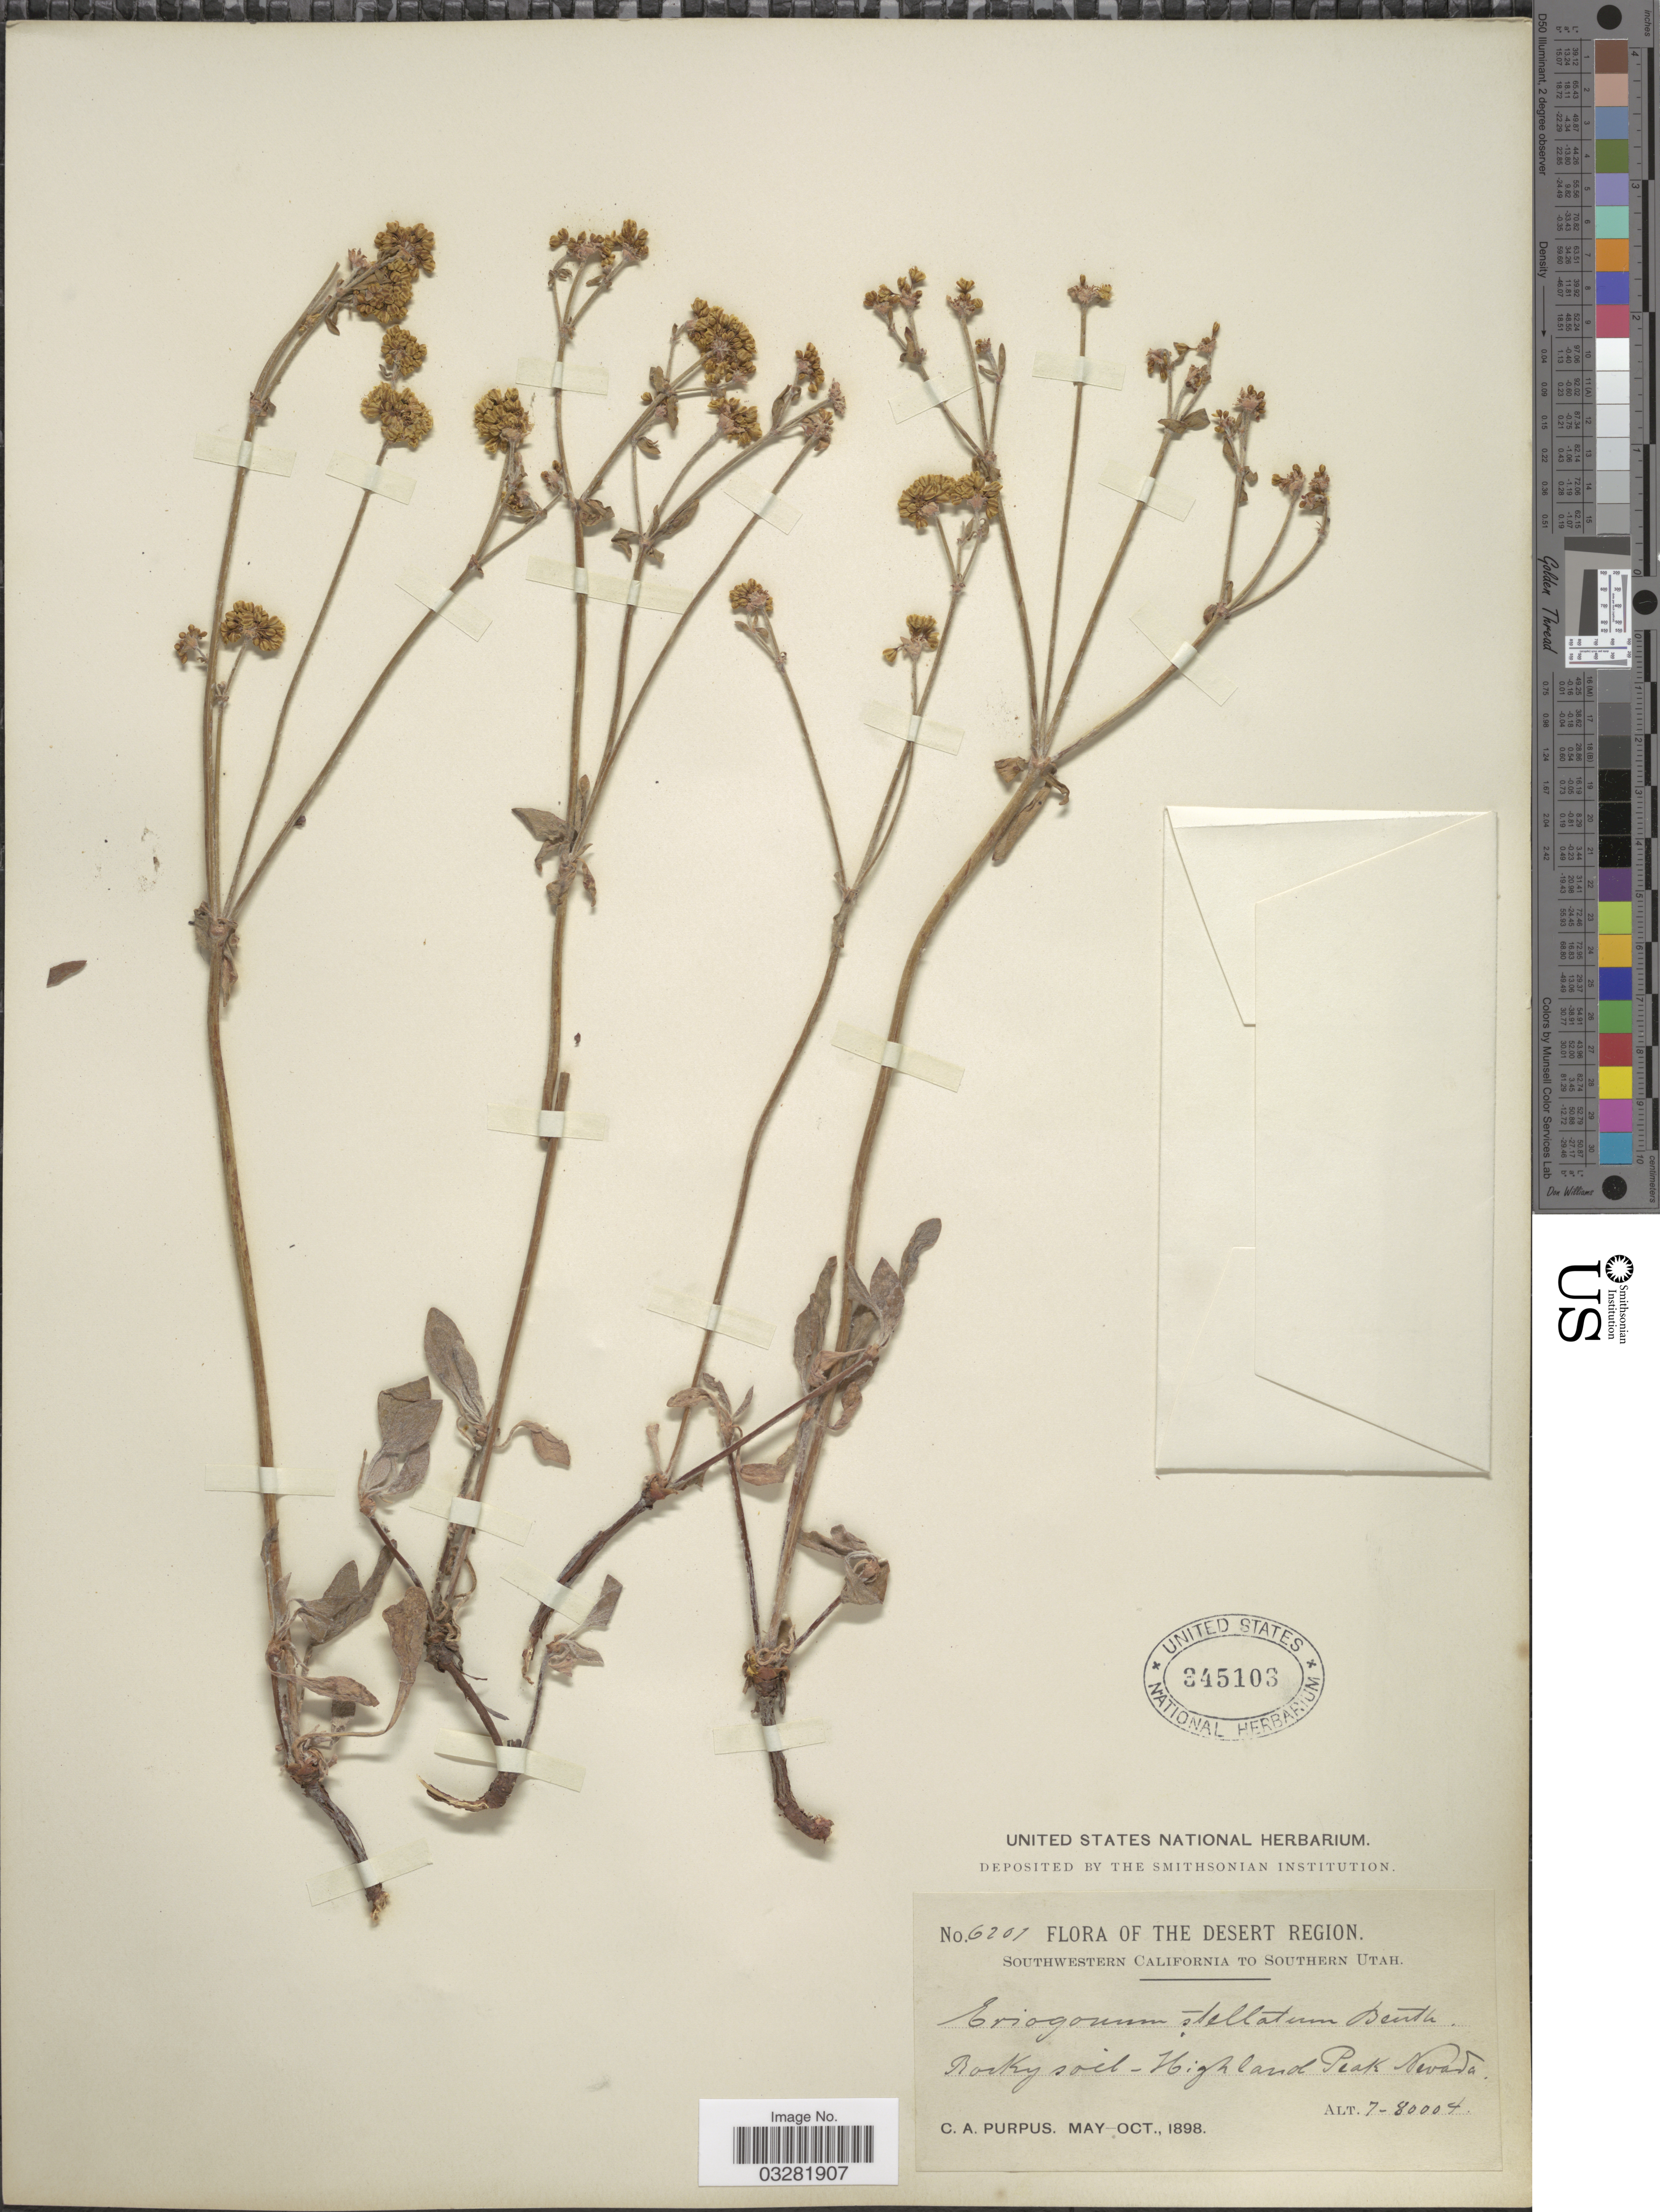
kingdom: Plantae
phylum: Tracheophyta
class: Magnoliopsida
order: Caryophyllales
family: Polygonaceae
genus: Eriogonum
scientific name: Eriogonum umbellatum var. subaridum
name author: S. Stokes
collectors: C. A. Purpus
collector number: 6201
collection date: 1898-05/1898-10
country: United States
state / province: Nevada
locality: The Desert Region. Highland Peak.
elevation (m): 2134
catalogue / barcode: US 345103